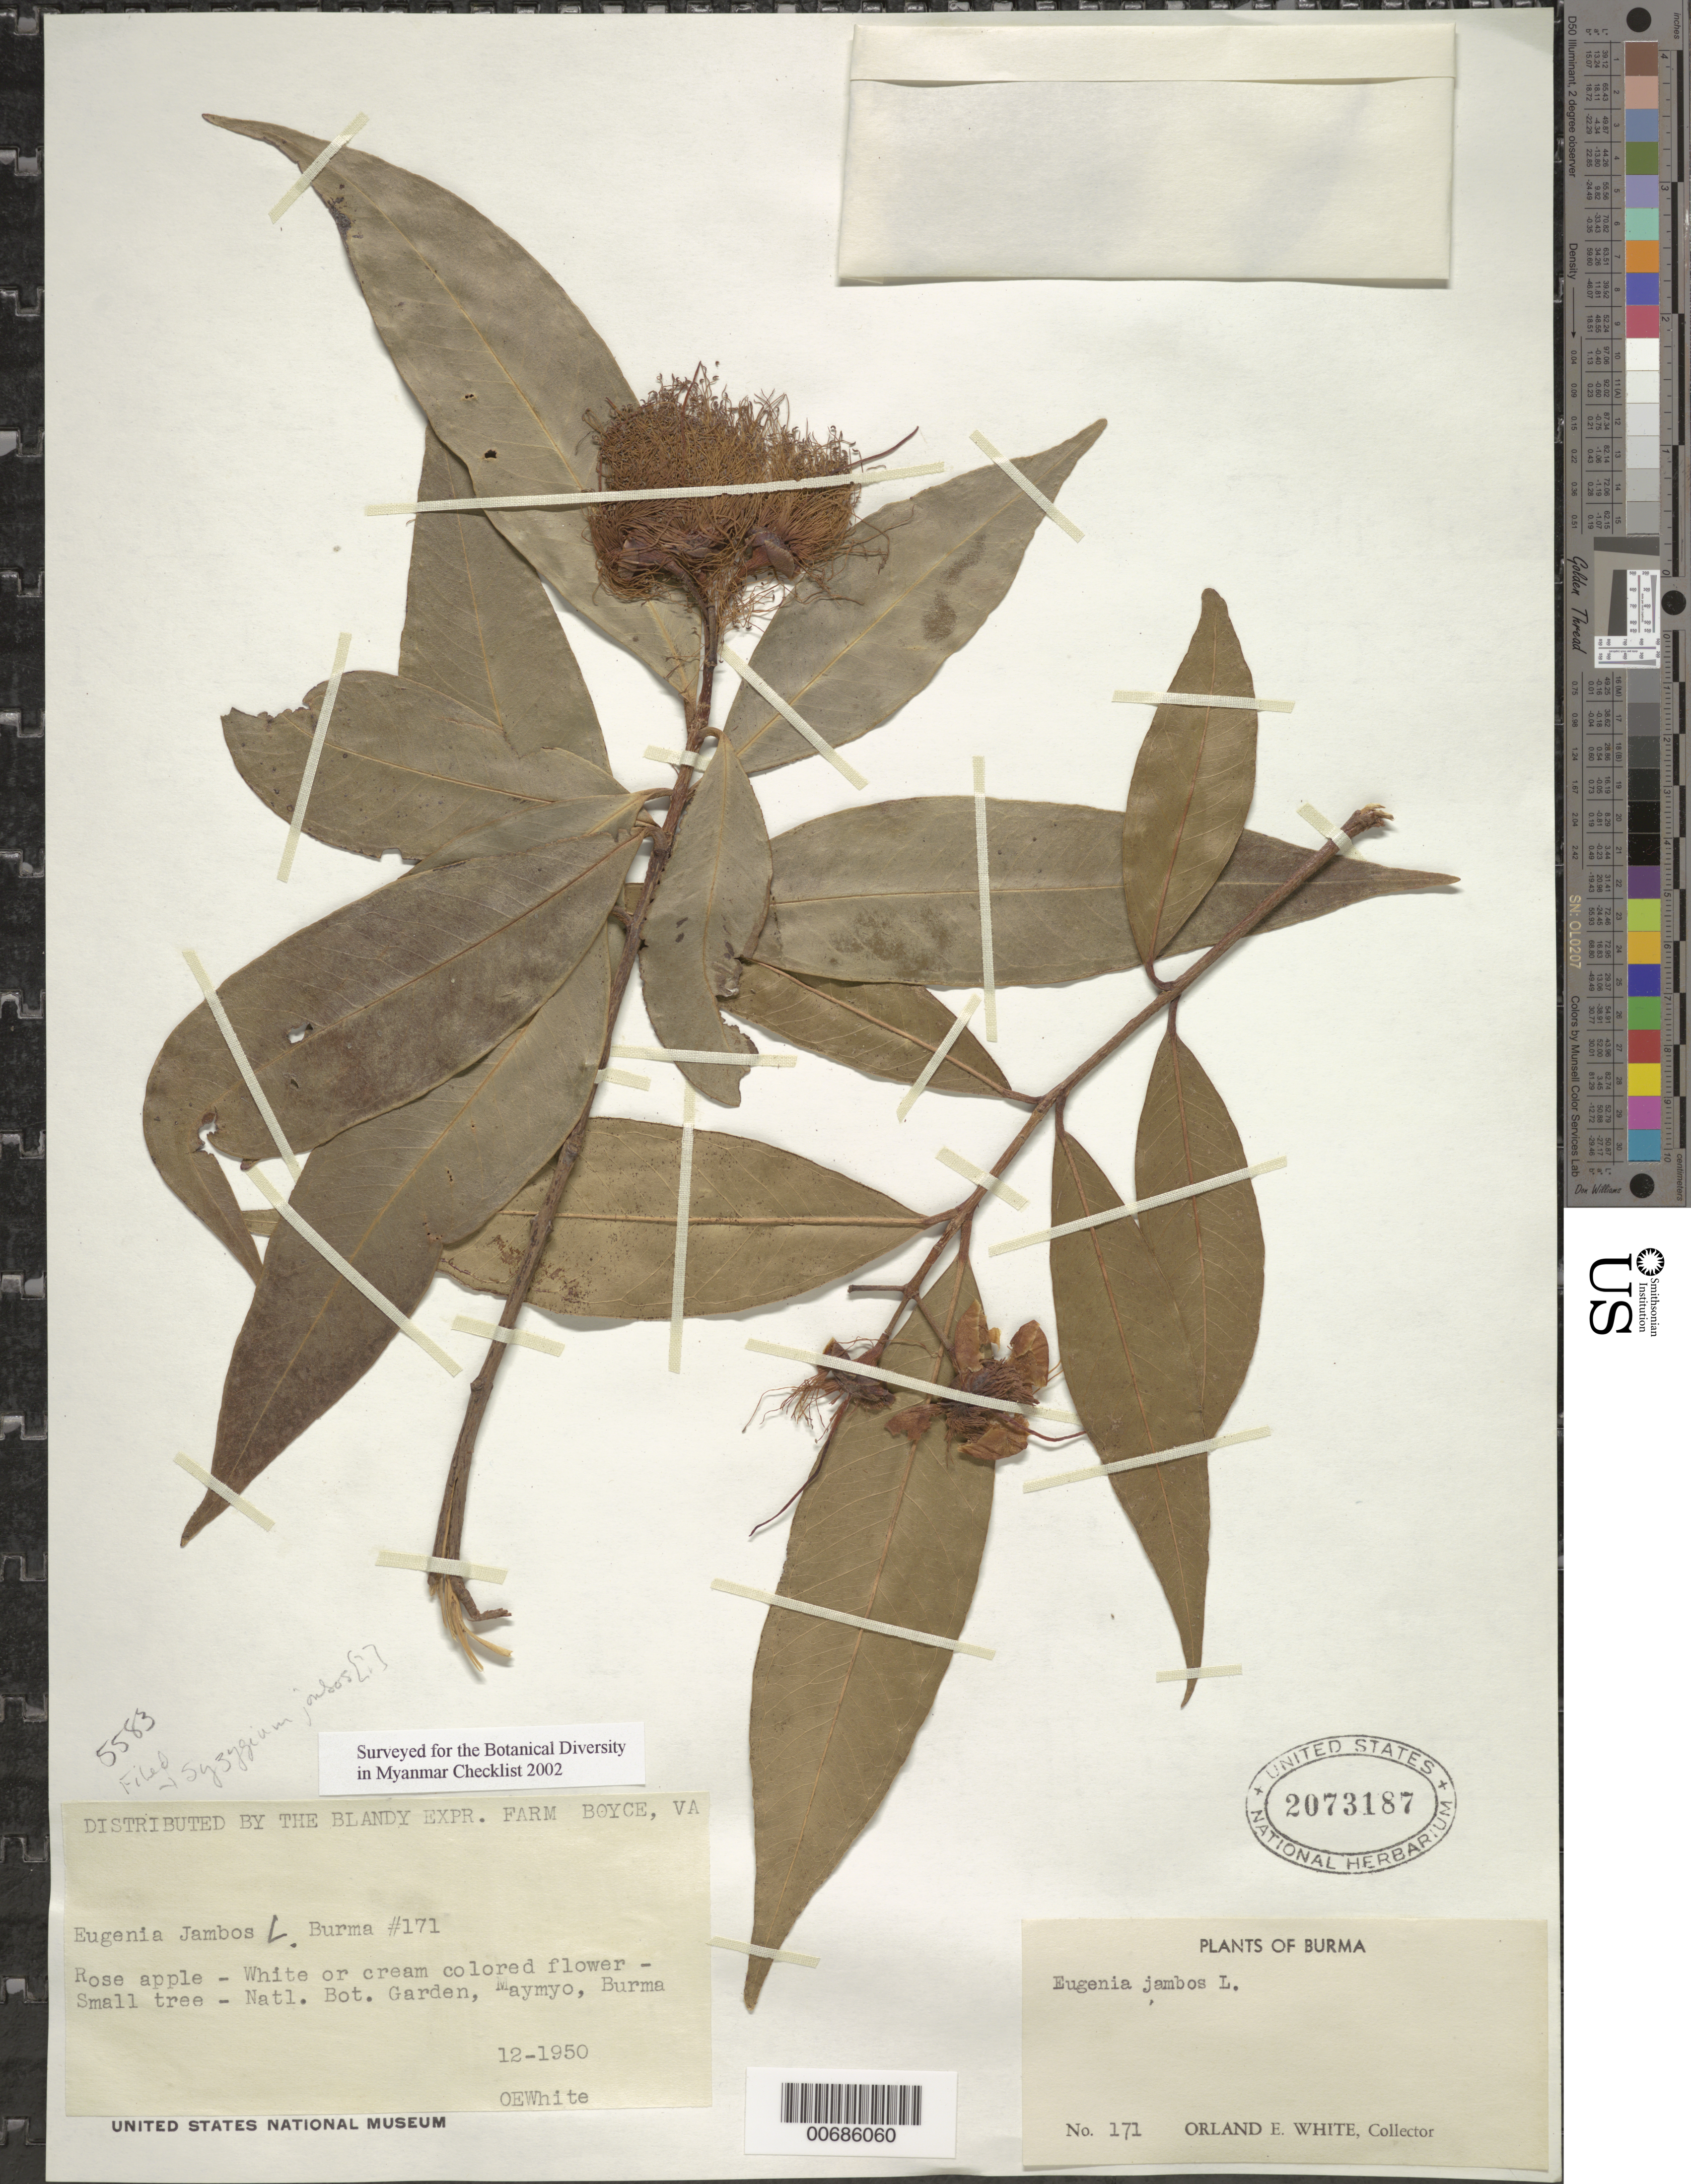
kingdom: Plantae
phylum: Tracheophyta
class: Magnoliopsida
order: Myrtales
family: Myrtaceae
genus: Syzygium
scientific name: Syzygium jambos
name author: (L.) Alston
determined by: Strong, Mark T., (BOT), Smithsonian Institution - National Museum of Natural History (UNITED STATES)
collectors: O. E. White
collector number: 171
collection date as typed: Dec 1950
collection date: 1950-12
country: Myanmar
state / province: Mandalay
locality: Maymyo, Nat'l. Bot. Garden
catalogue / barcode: US 2073187